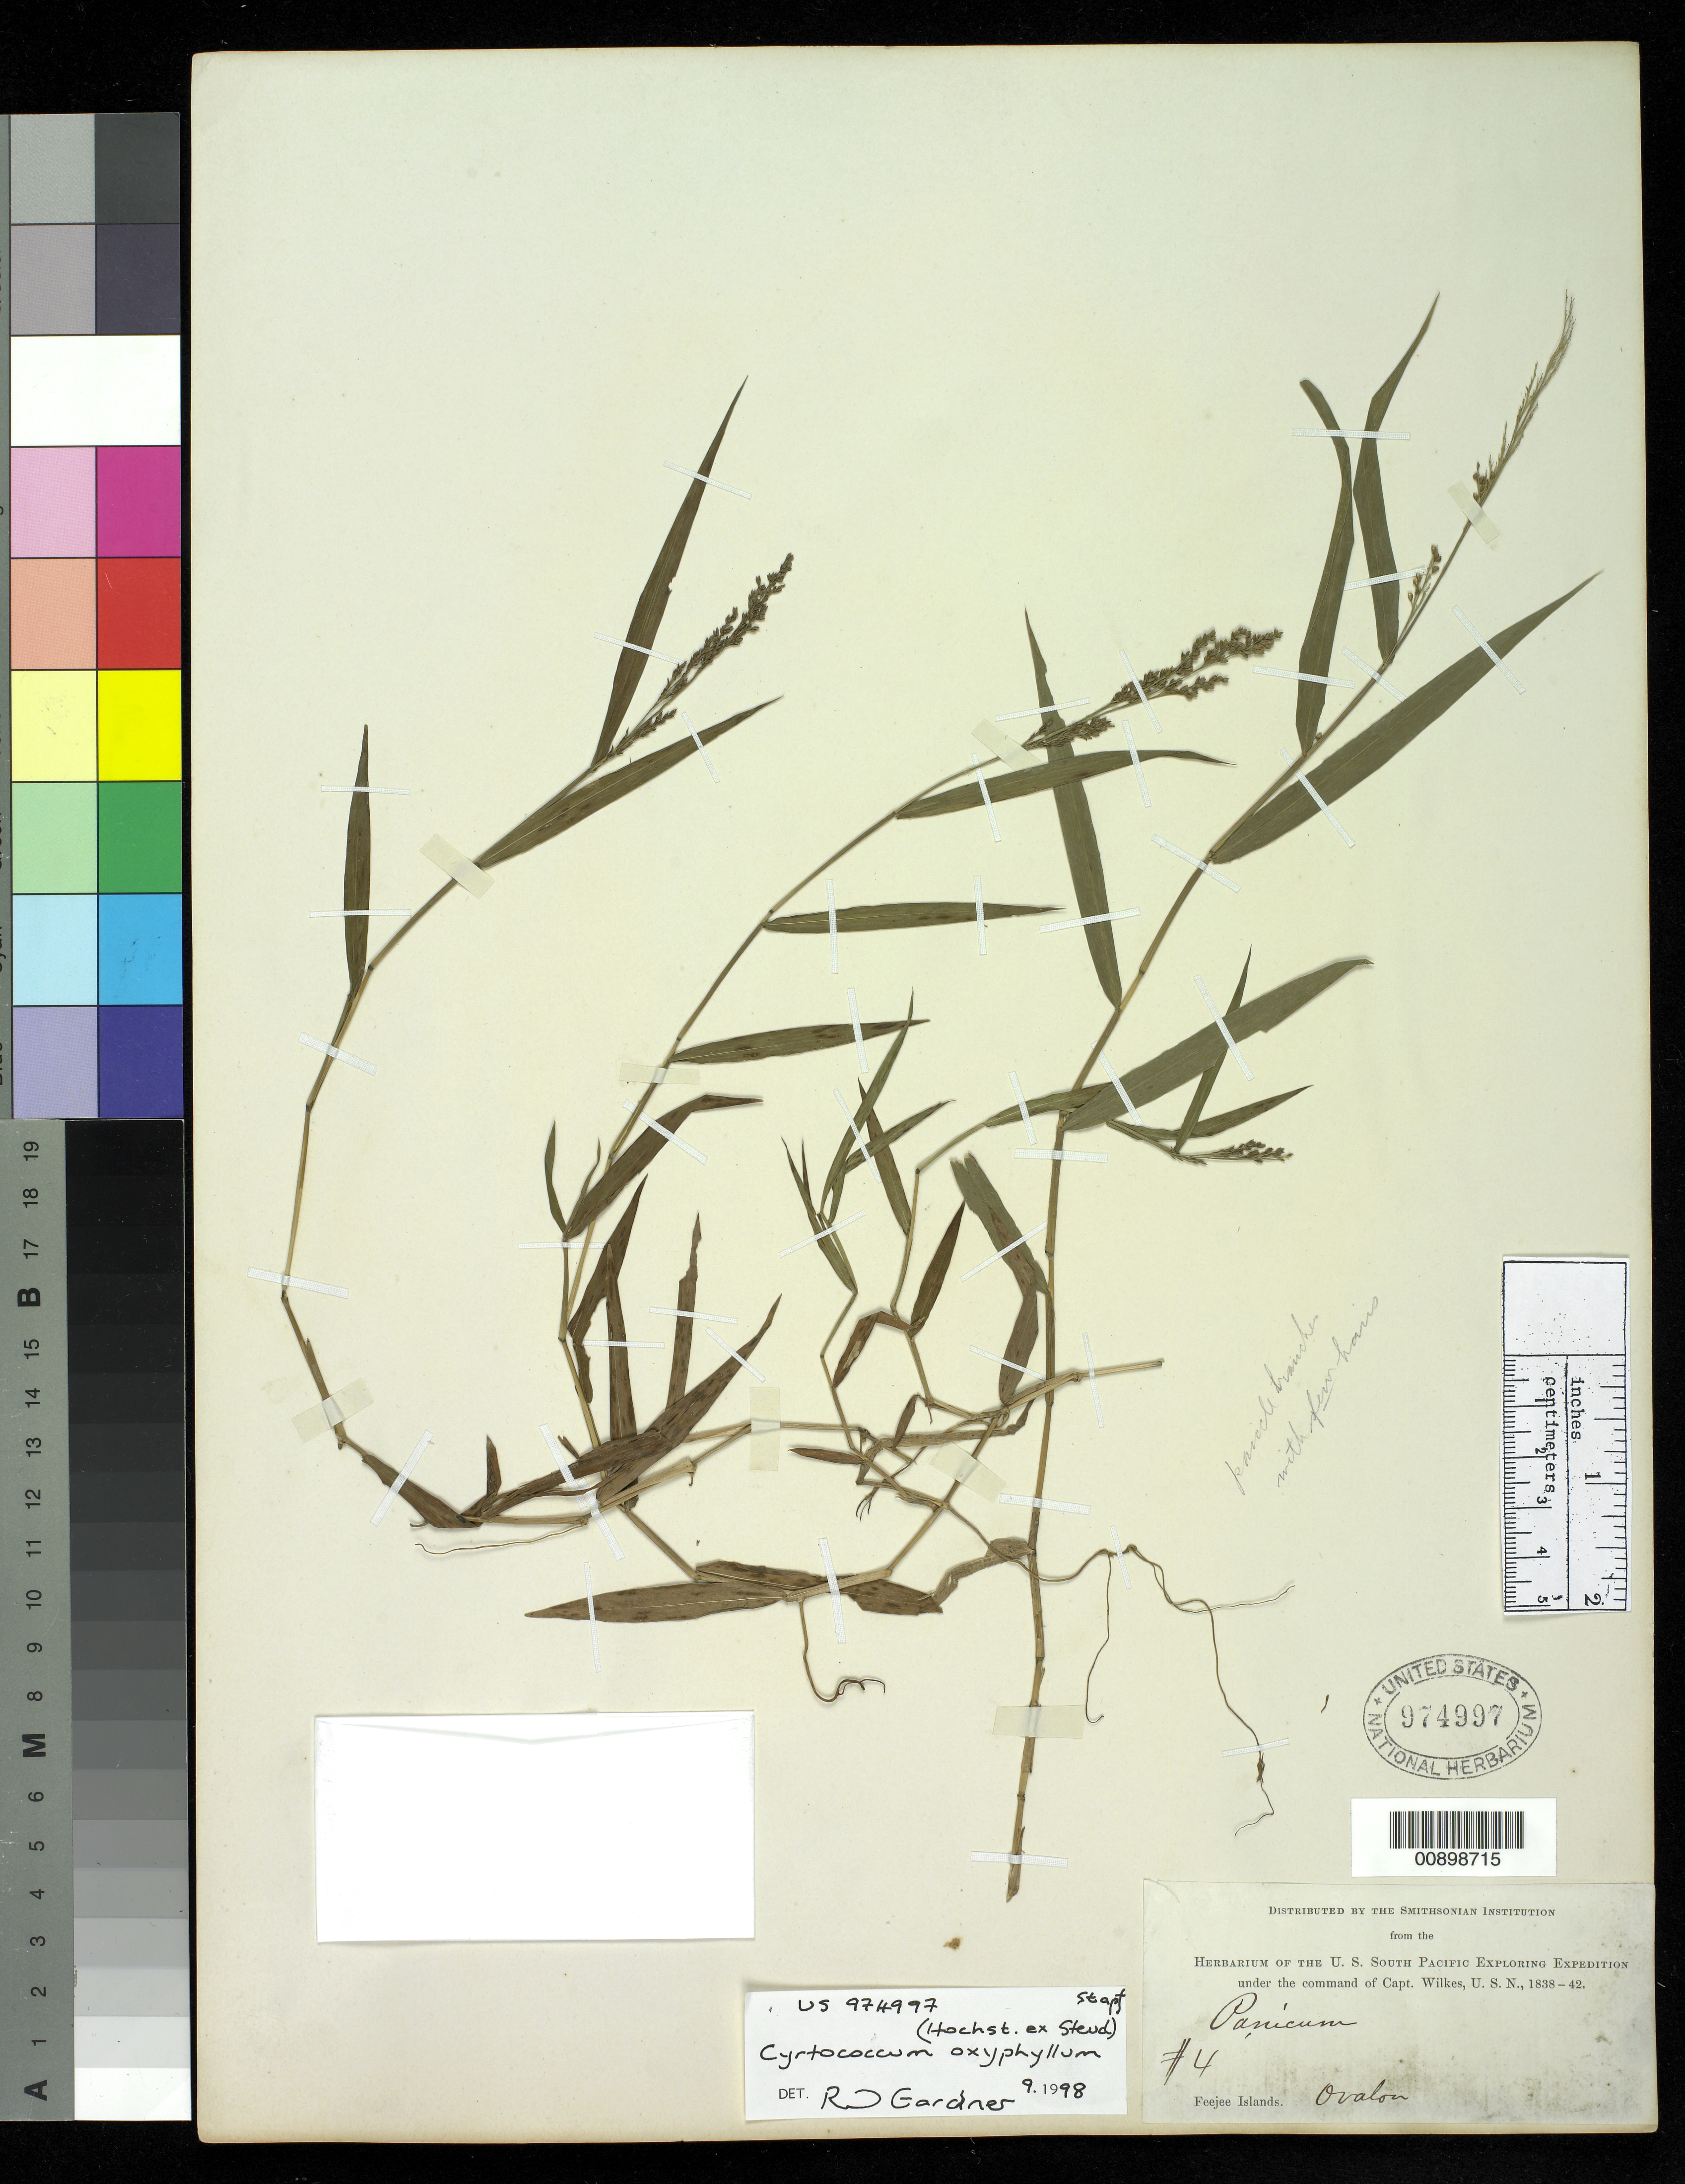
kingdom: Plantae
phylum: Tracheophyta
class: Liliopsida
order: Poales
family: Poaceae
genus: Cyrtococcum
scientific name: Cyrtococcum oxyphyllum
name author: (Steud.) Stapf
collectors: Wilkes Explor. Exped.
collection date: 1838/1842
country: Fiji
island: Ovalau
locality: Feejee Islands. Ovalou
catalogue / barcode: US 974997